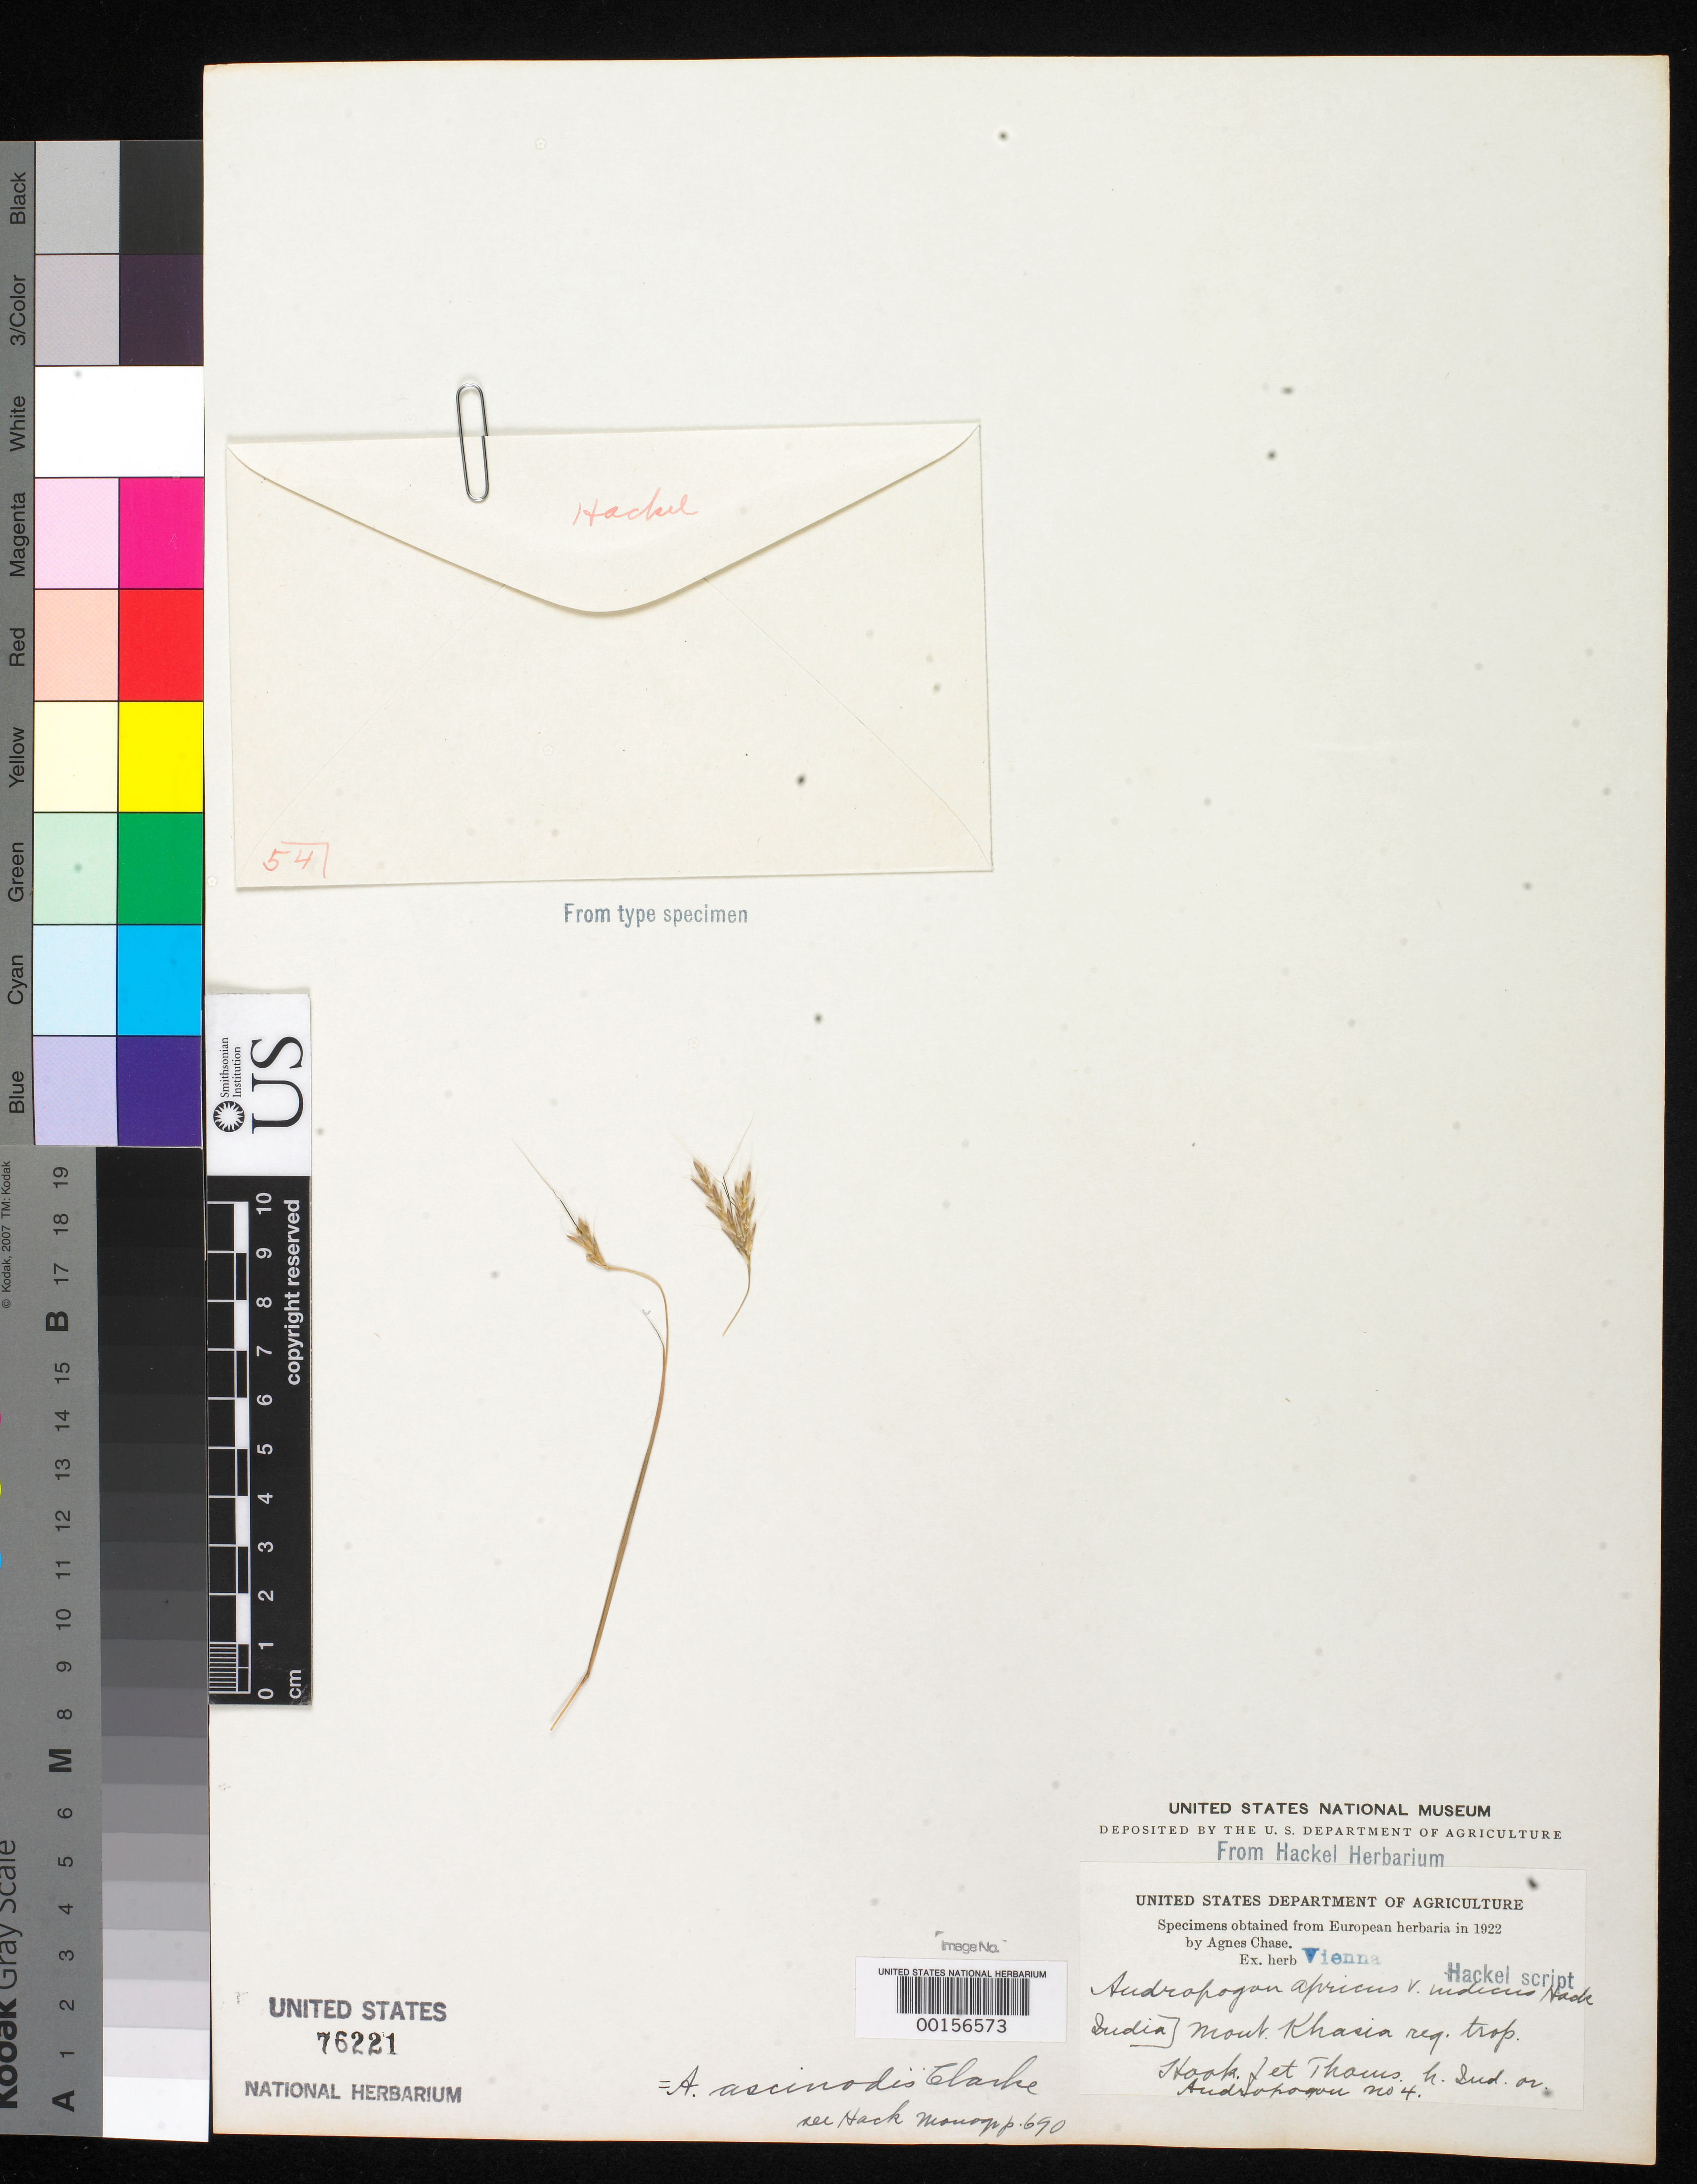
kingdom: Plantae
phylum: Tracheophyta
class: Liliopsida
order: Poales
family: Poaceae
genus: Andropogon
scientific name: Andropogon apricus var. indicus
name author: Hack. in A. DC.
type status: Type Fragment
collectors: J. D. Hooker & T. Thompson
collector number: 4-Andropogon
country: India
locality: Mount Khasis Reg. Trop.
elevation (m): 650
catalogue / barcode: US 76221